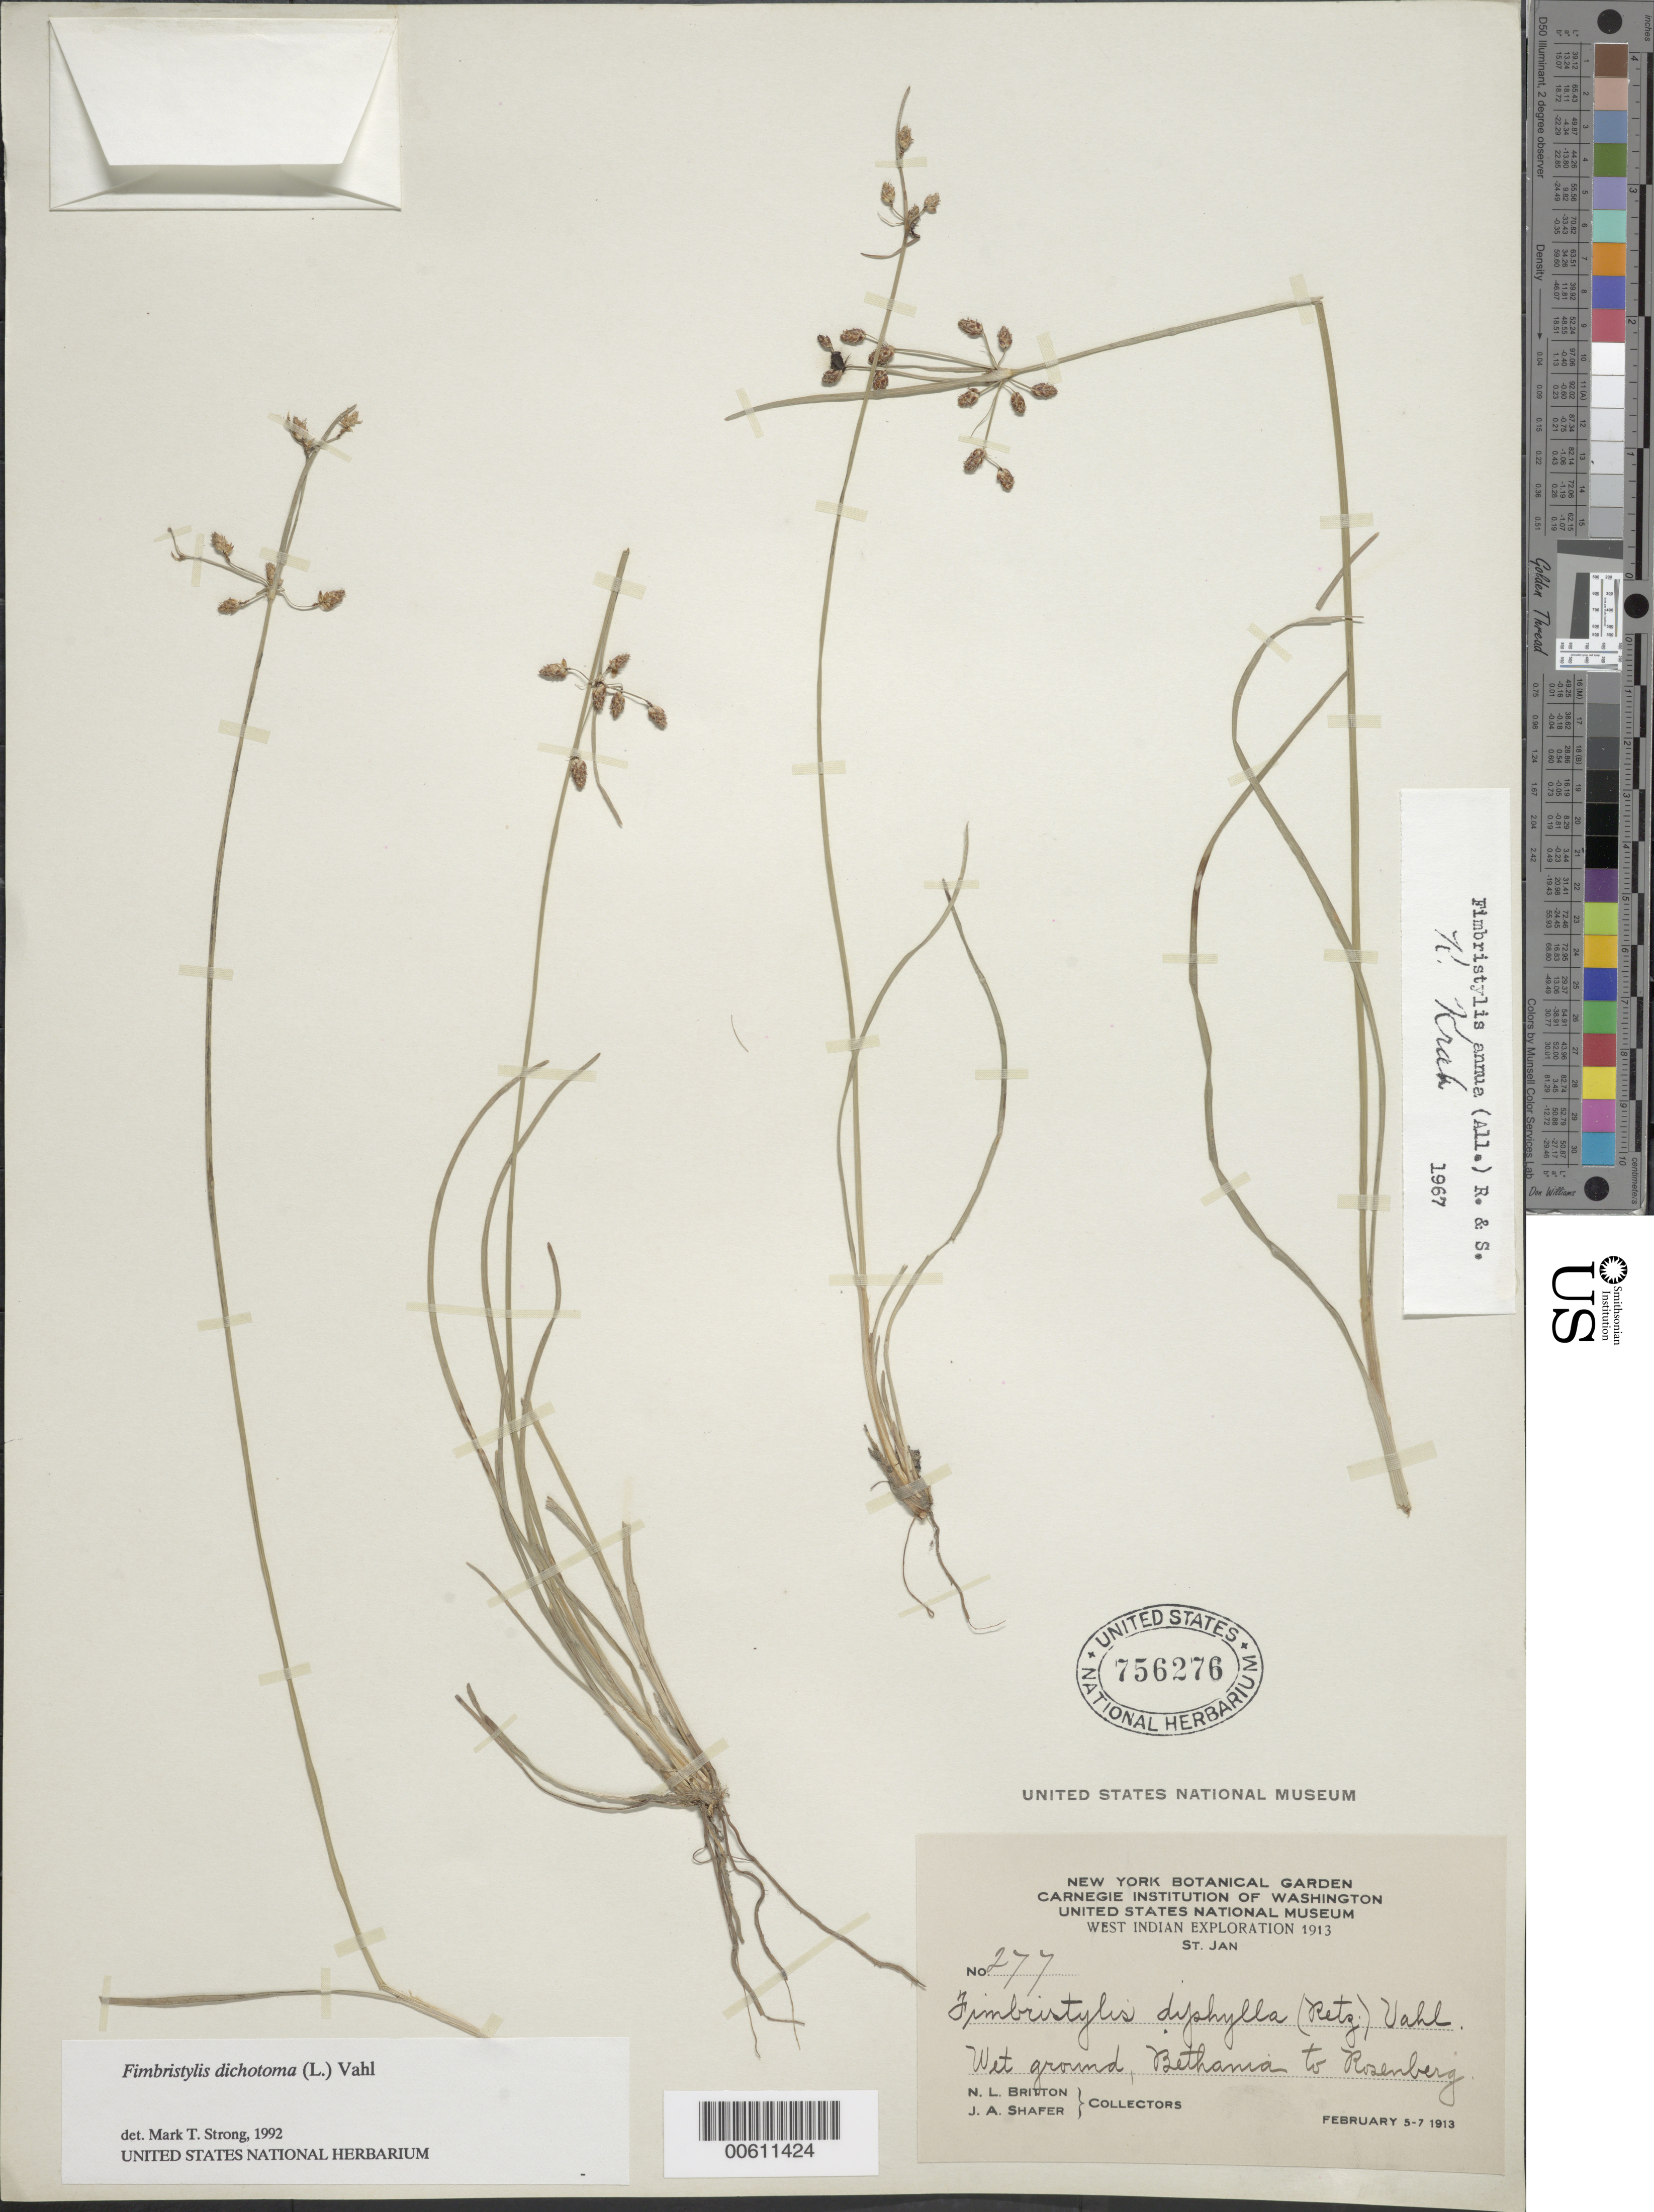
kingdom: Plantae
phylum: Tracheophyta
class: Liliopsida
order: Poales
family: Cyperaceae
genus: Fimbristylis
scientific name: Fimbristylis dichotoma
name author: (L.) Vahl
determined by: Strong, M. T., (US), Smithsonian Institution - National Museum of Natural History (UNITED STATES)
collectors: N. Britton & J. A. Shafer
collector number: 277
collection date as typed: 05 Feb 1913 to 07 Feb 1913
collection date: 1913-02-05/1913-02-07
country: U.S. Virgin Islands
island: St. John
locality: St. Jan: Bethamia to Rosenberg.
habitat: Wet ground.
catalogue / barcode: US 756276